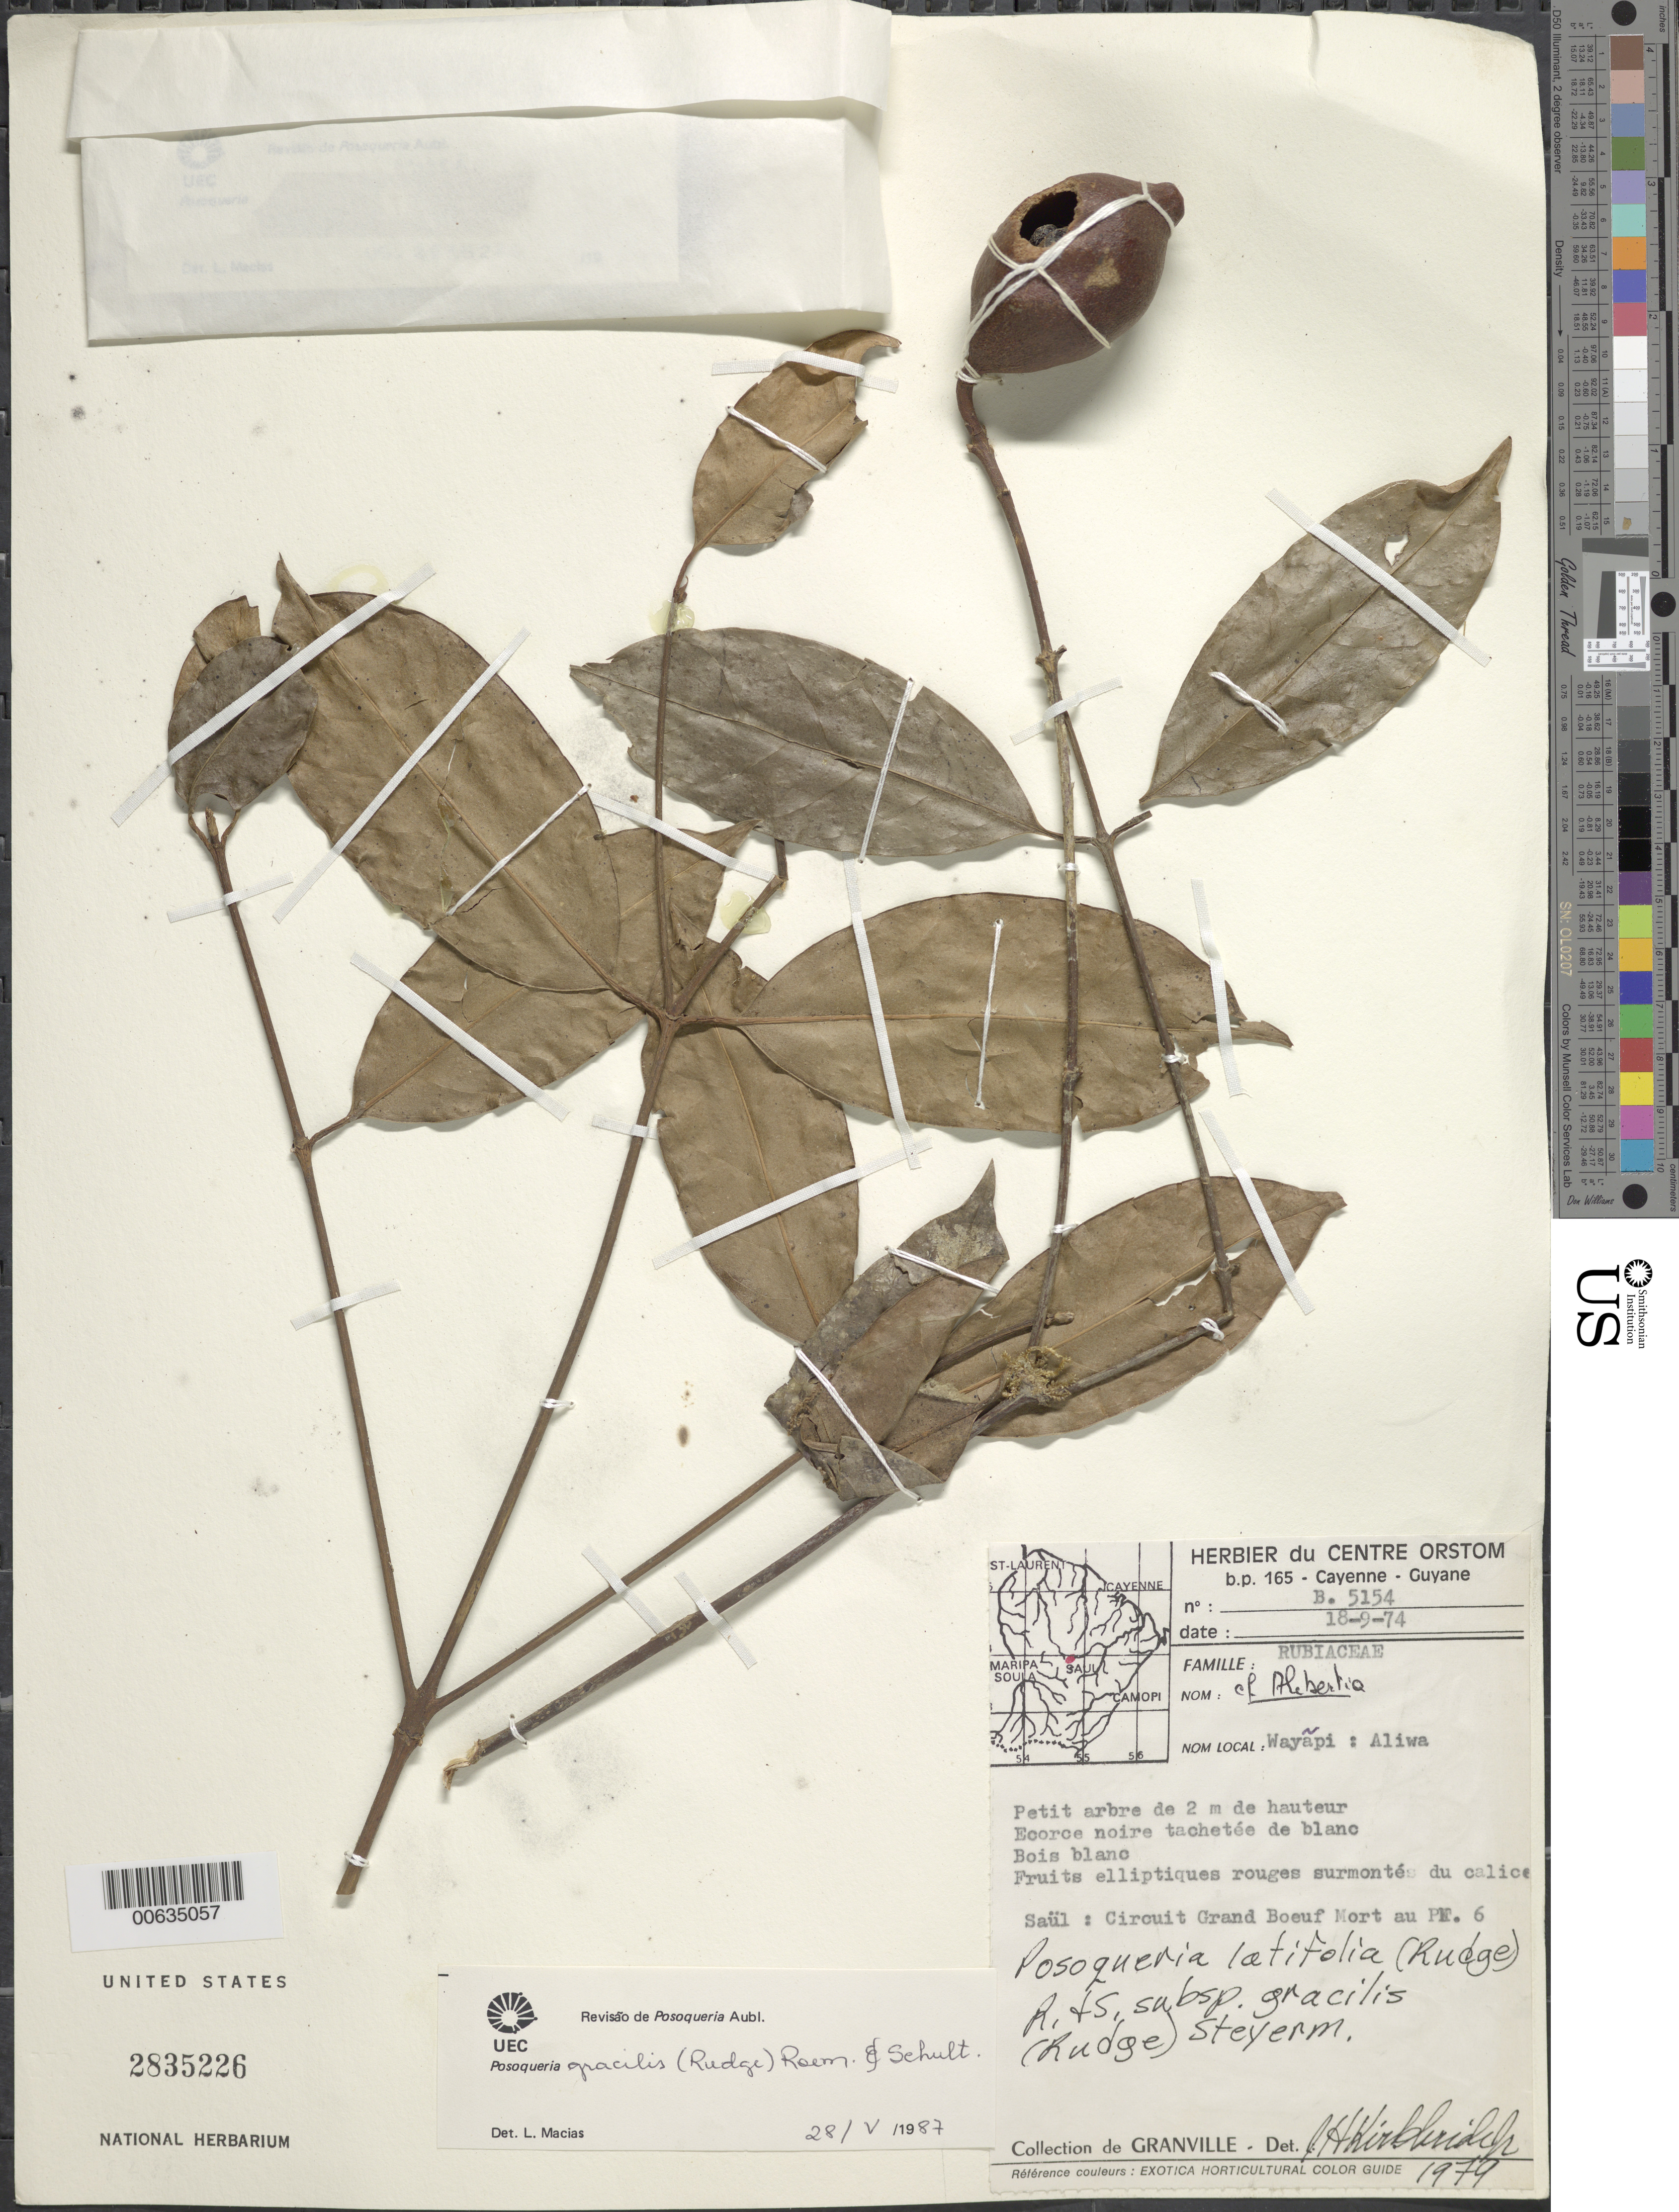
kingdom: Plantae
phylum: Tracheophyta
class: Magnoliopsida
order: Gentianales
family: Rubiaceae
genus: Posoqueria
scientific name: Posoqueria gracilis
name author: Roem. & Schult.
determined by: Macias, L.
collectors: J.-J. de Granville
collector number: B 5154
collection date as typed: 18-Sep-74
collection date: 1974-09-18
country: French Guiana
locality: Saül, circuit Grand Boeuf Mort, au PK 6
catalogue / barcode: US 2835226